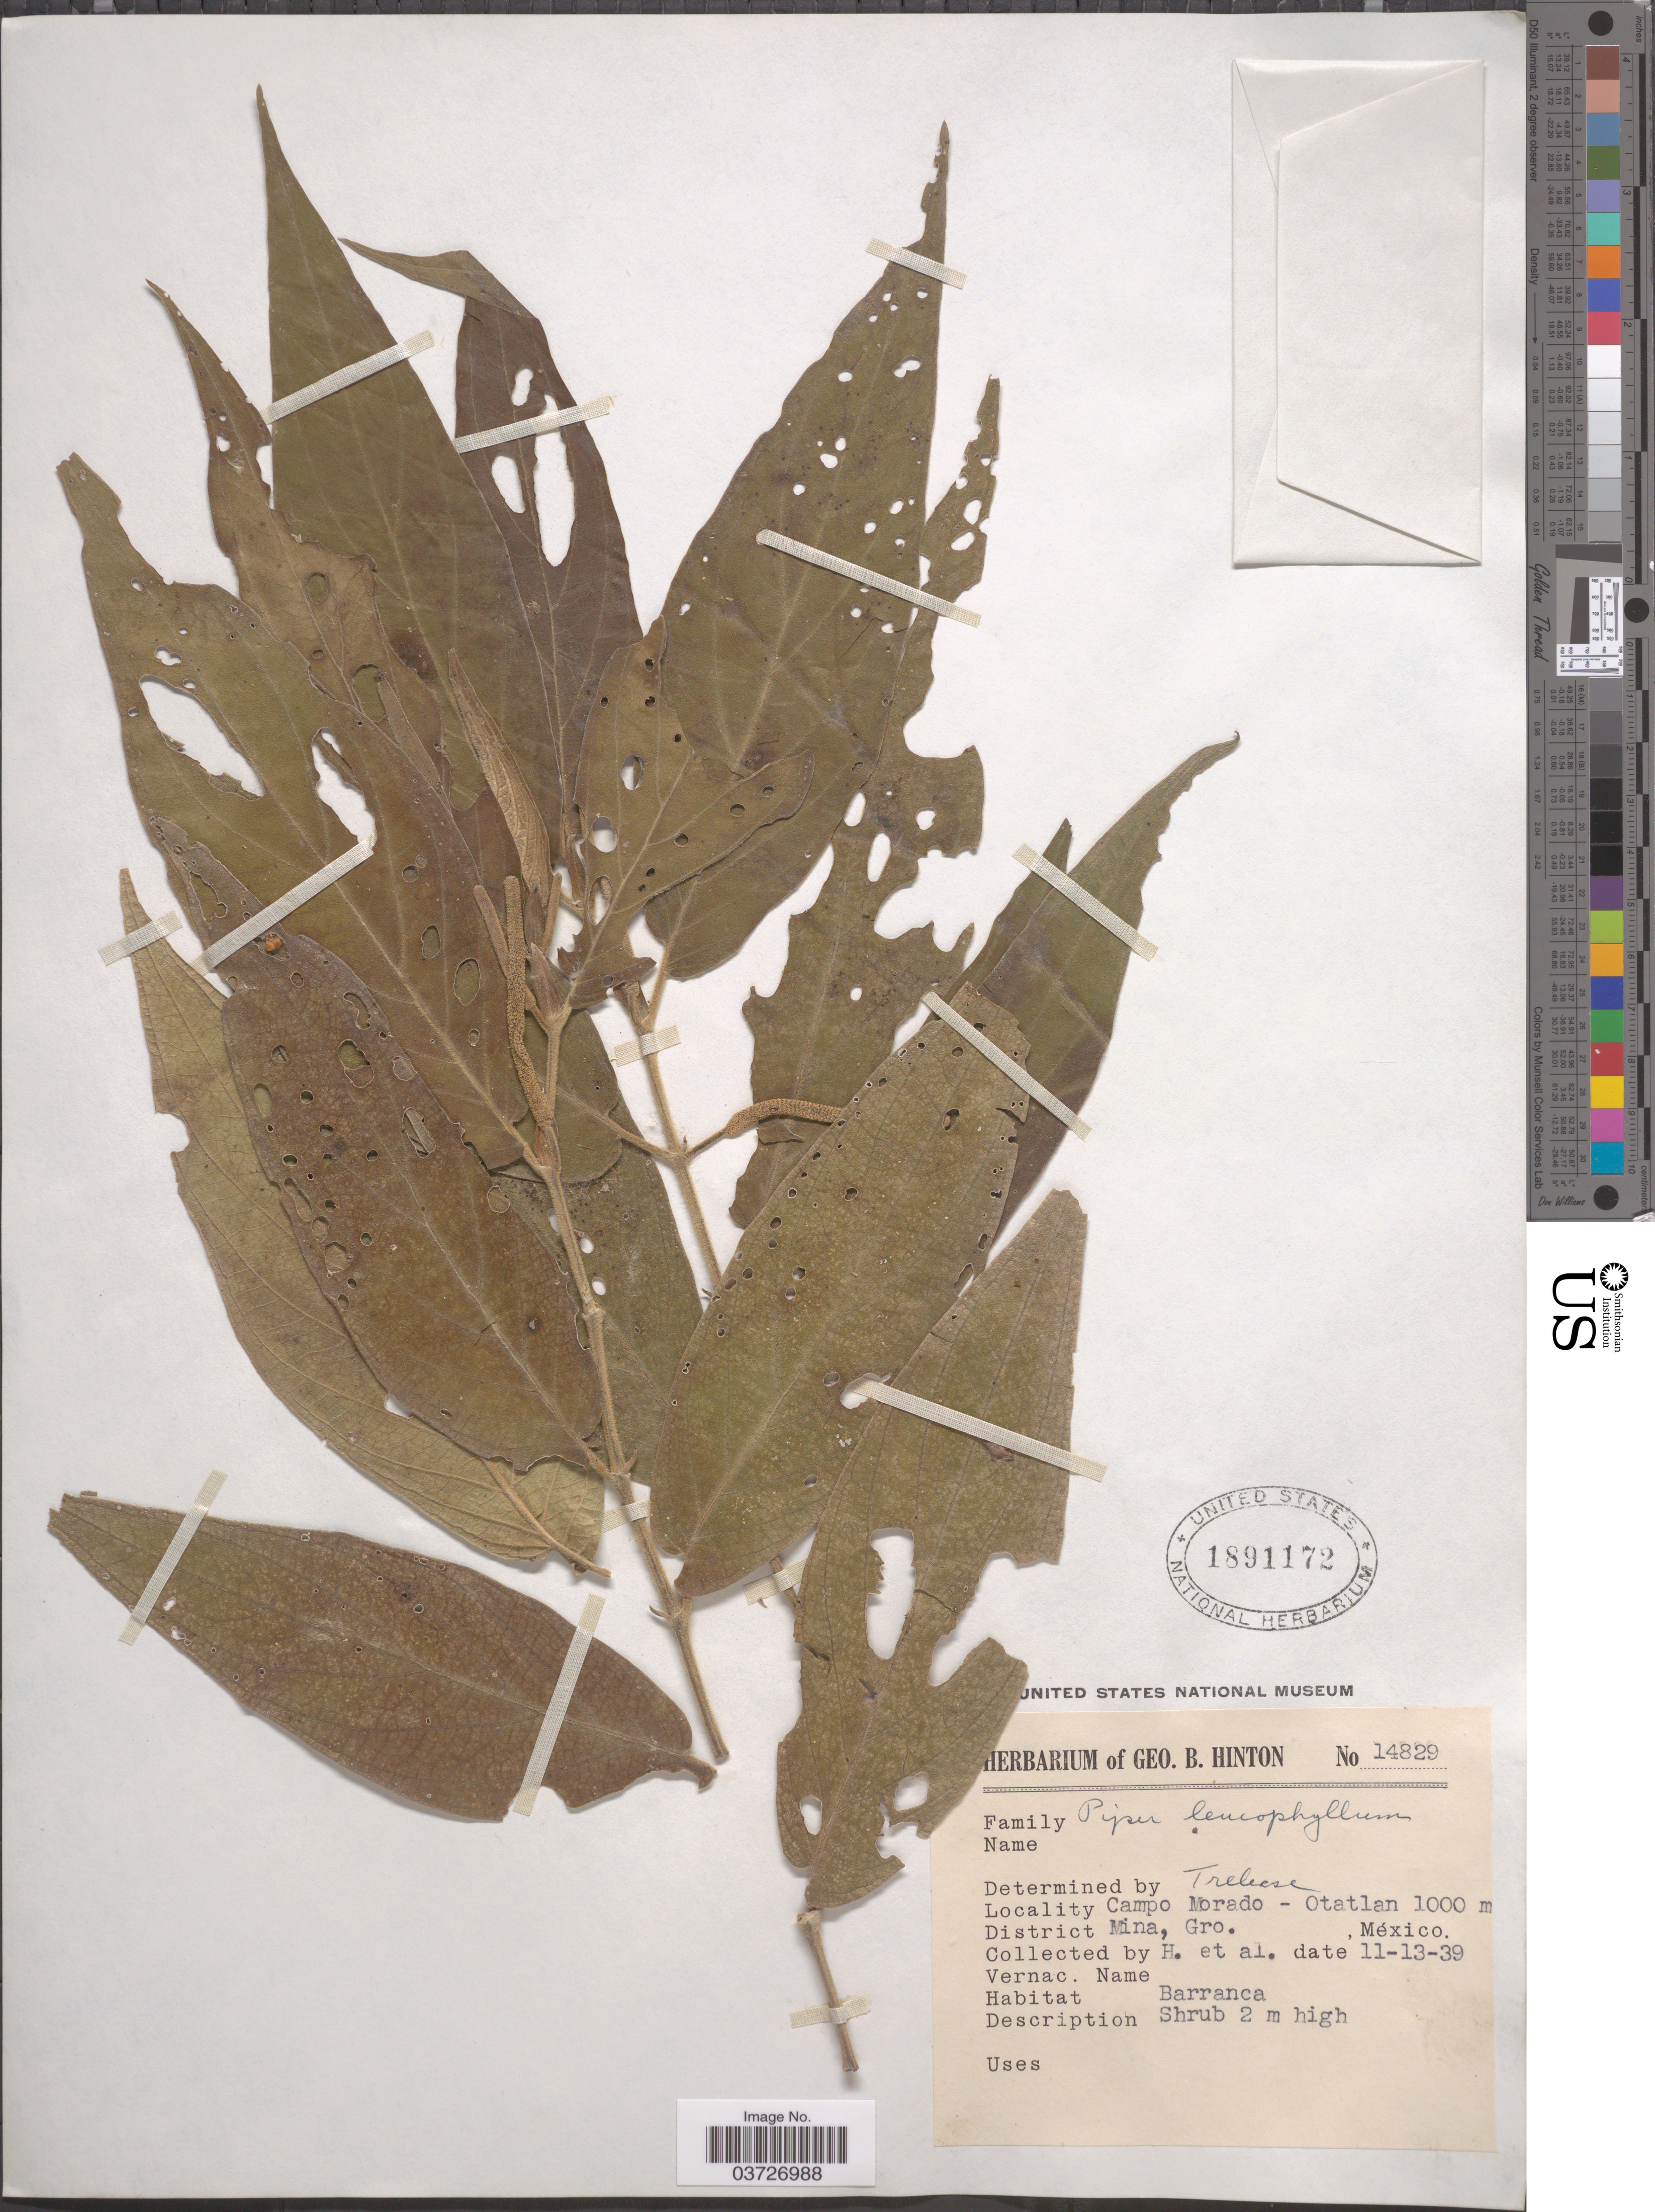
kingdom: Plantae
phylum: Tracheophyta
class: Magnoliopsida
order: Piperales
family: Piperaceae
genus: Piper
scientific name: Piper leucophyllum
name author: (Miq.) C. DC.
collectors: G. B. Hinton & et al.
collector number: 14829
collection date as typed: Transcribed d/m/y: 13/11/39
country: Mexico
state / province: Guerrero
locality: Campo Morado-Otatlan. District Mina.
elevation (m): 1000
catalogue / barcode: US 1891172